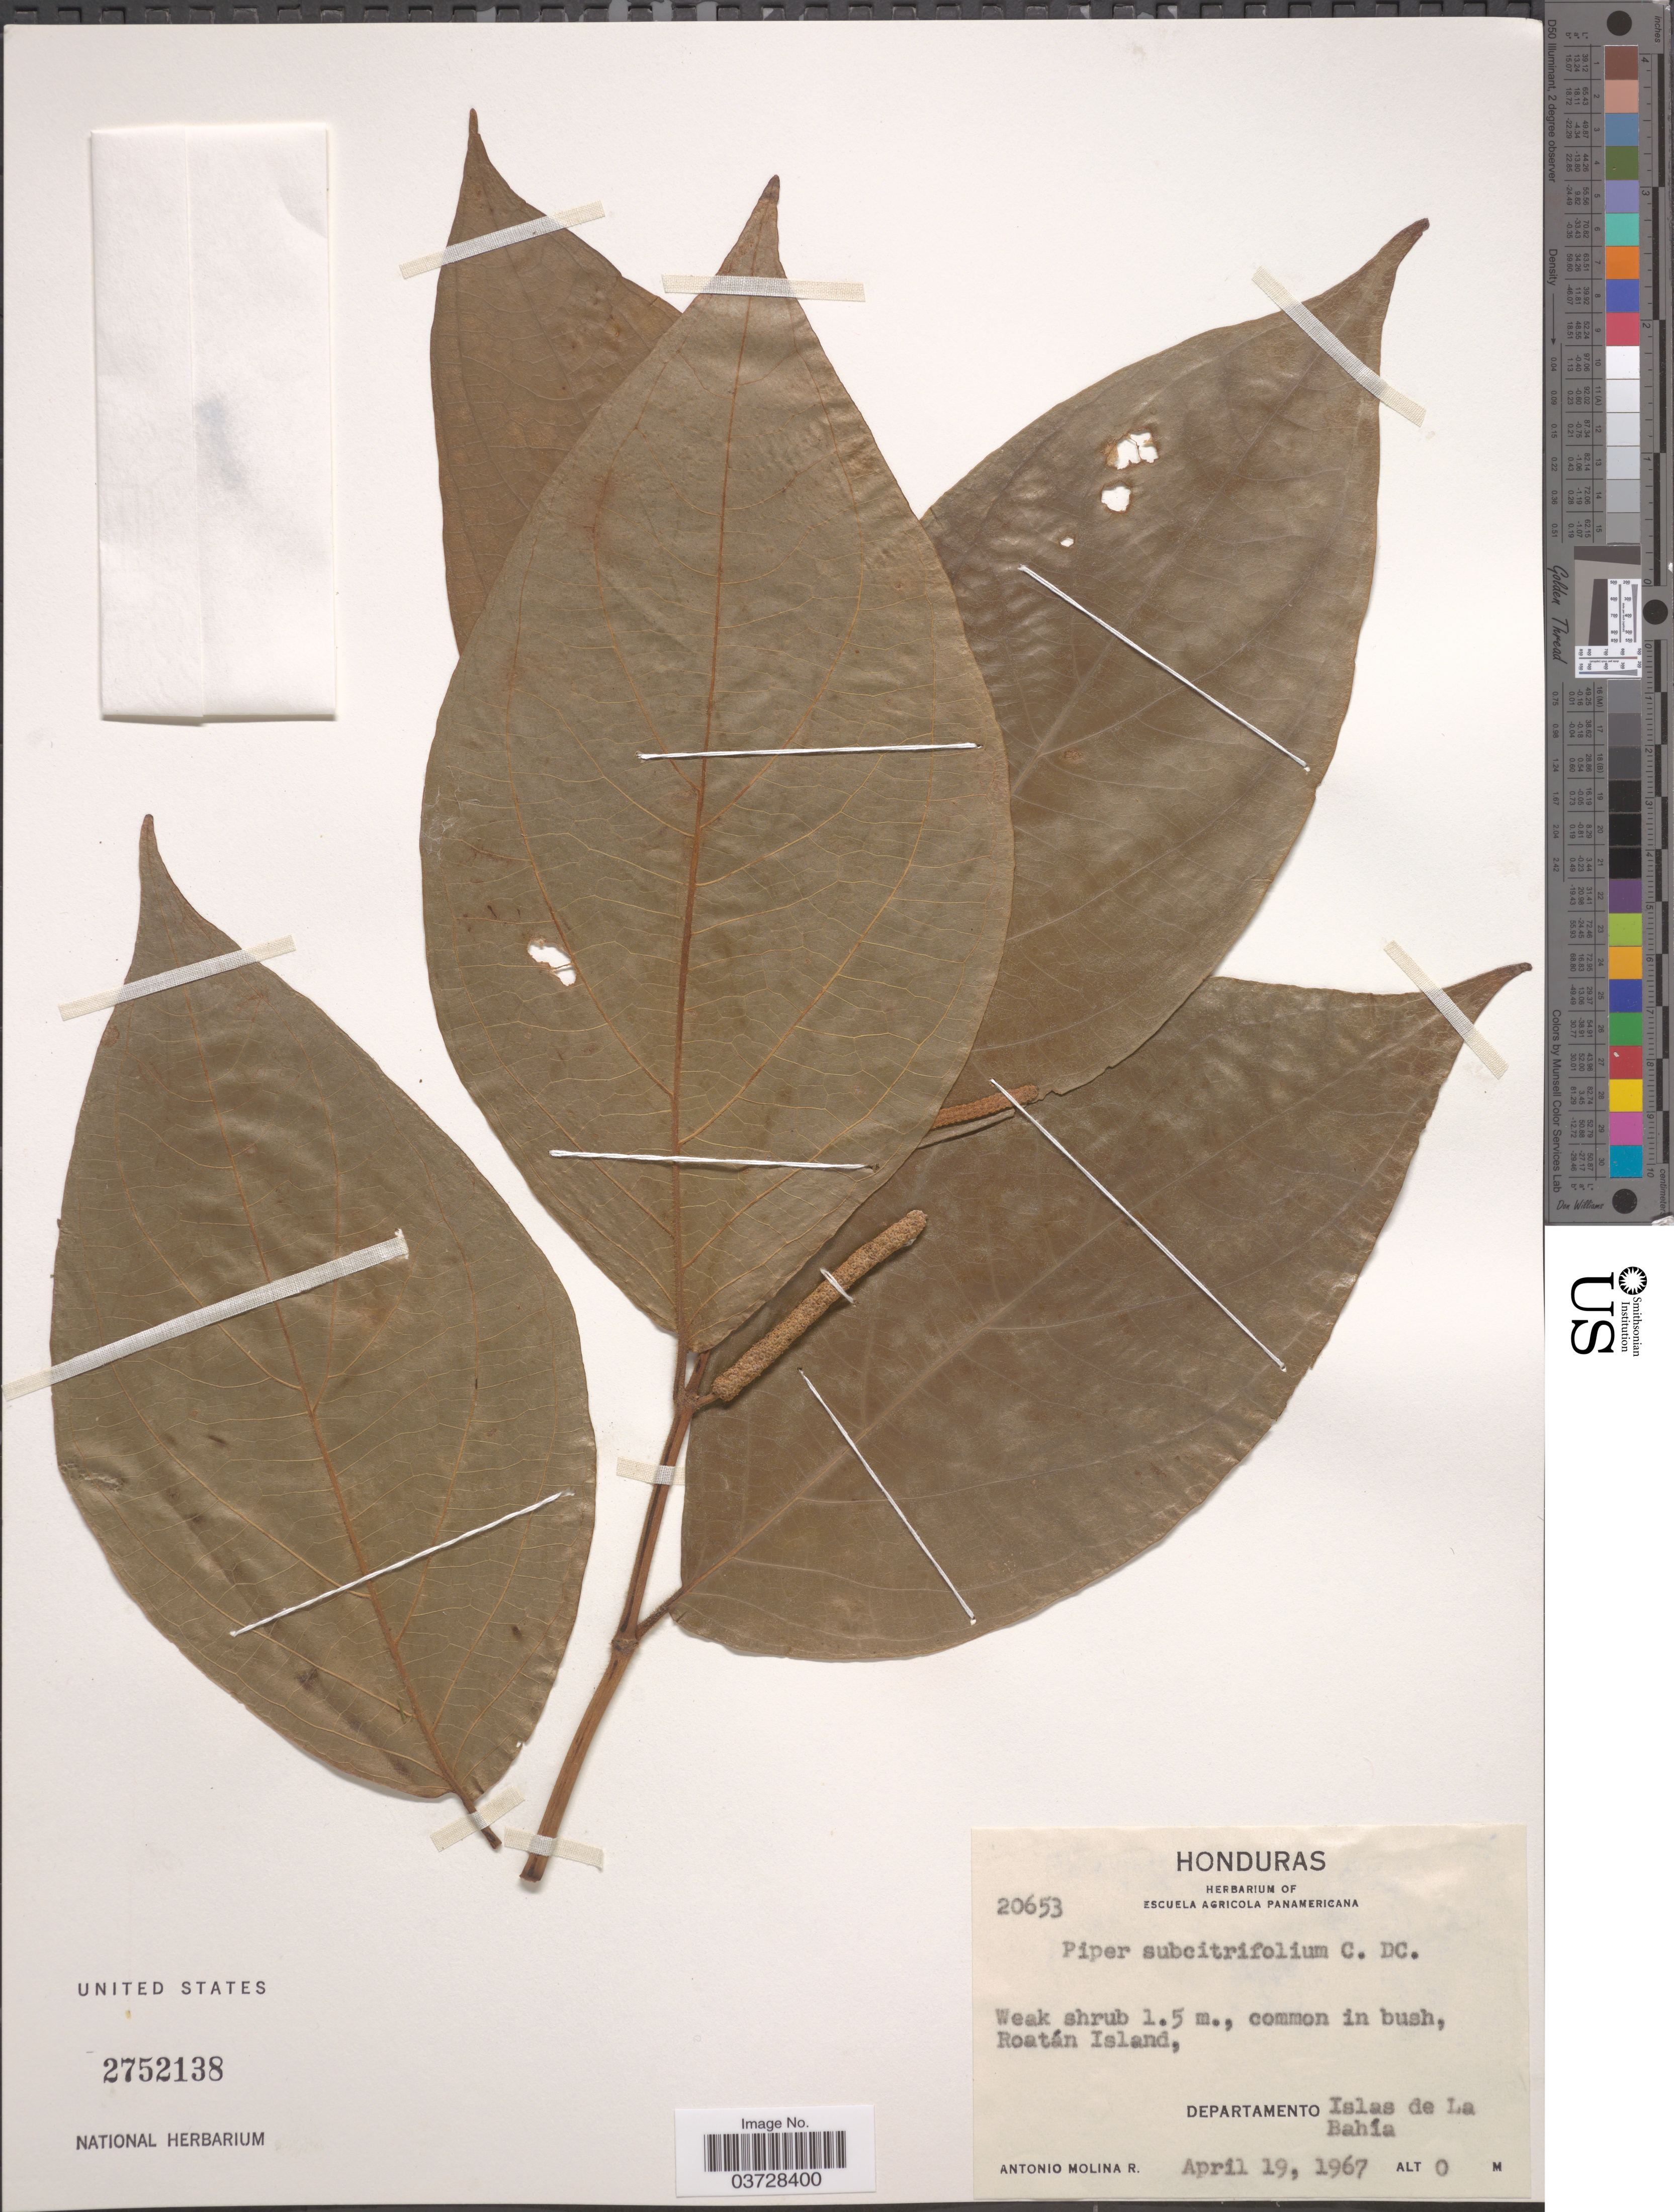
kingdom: Plantae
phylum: Tracheophyta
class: Magnoliopsida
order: Piperales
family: Piperaceae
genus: Piper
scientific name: Piper subcitrifolium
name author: C. DC.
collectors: A. Molina R.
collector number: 20653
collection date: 1967-04-19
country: Honduras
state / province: Islas de la Bahía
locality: Roatán Island, Departamento Islas de la Bahía.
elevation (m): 0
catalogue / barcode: US 2752138